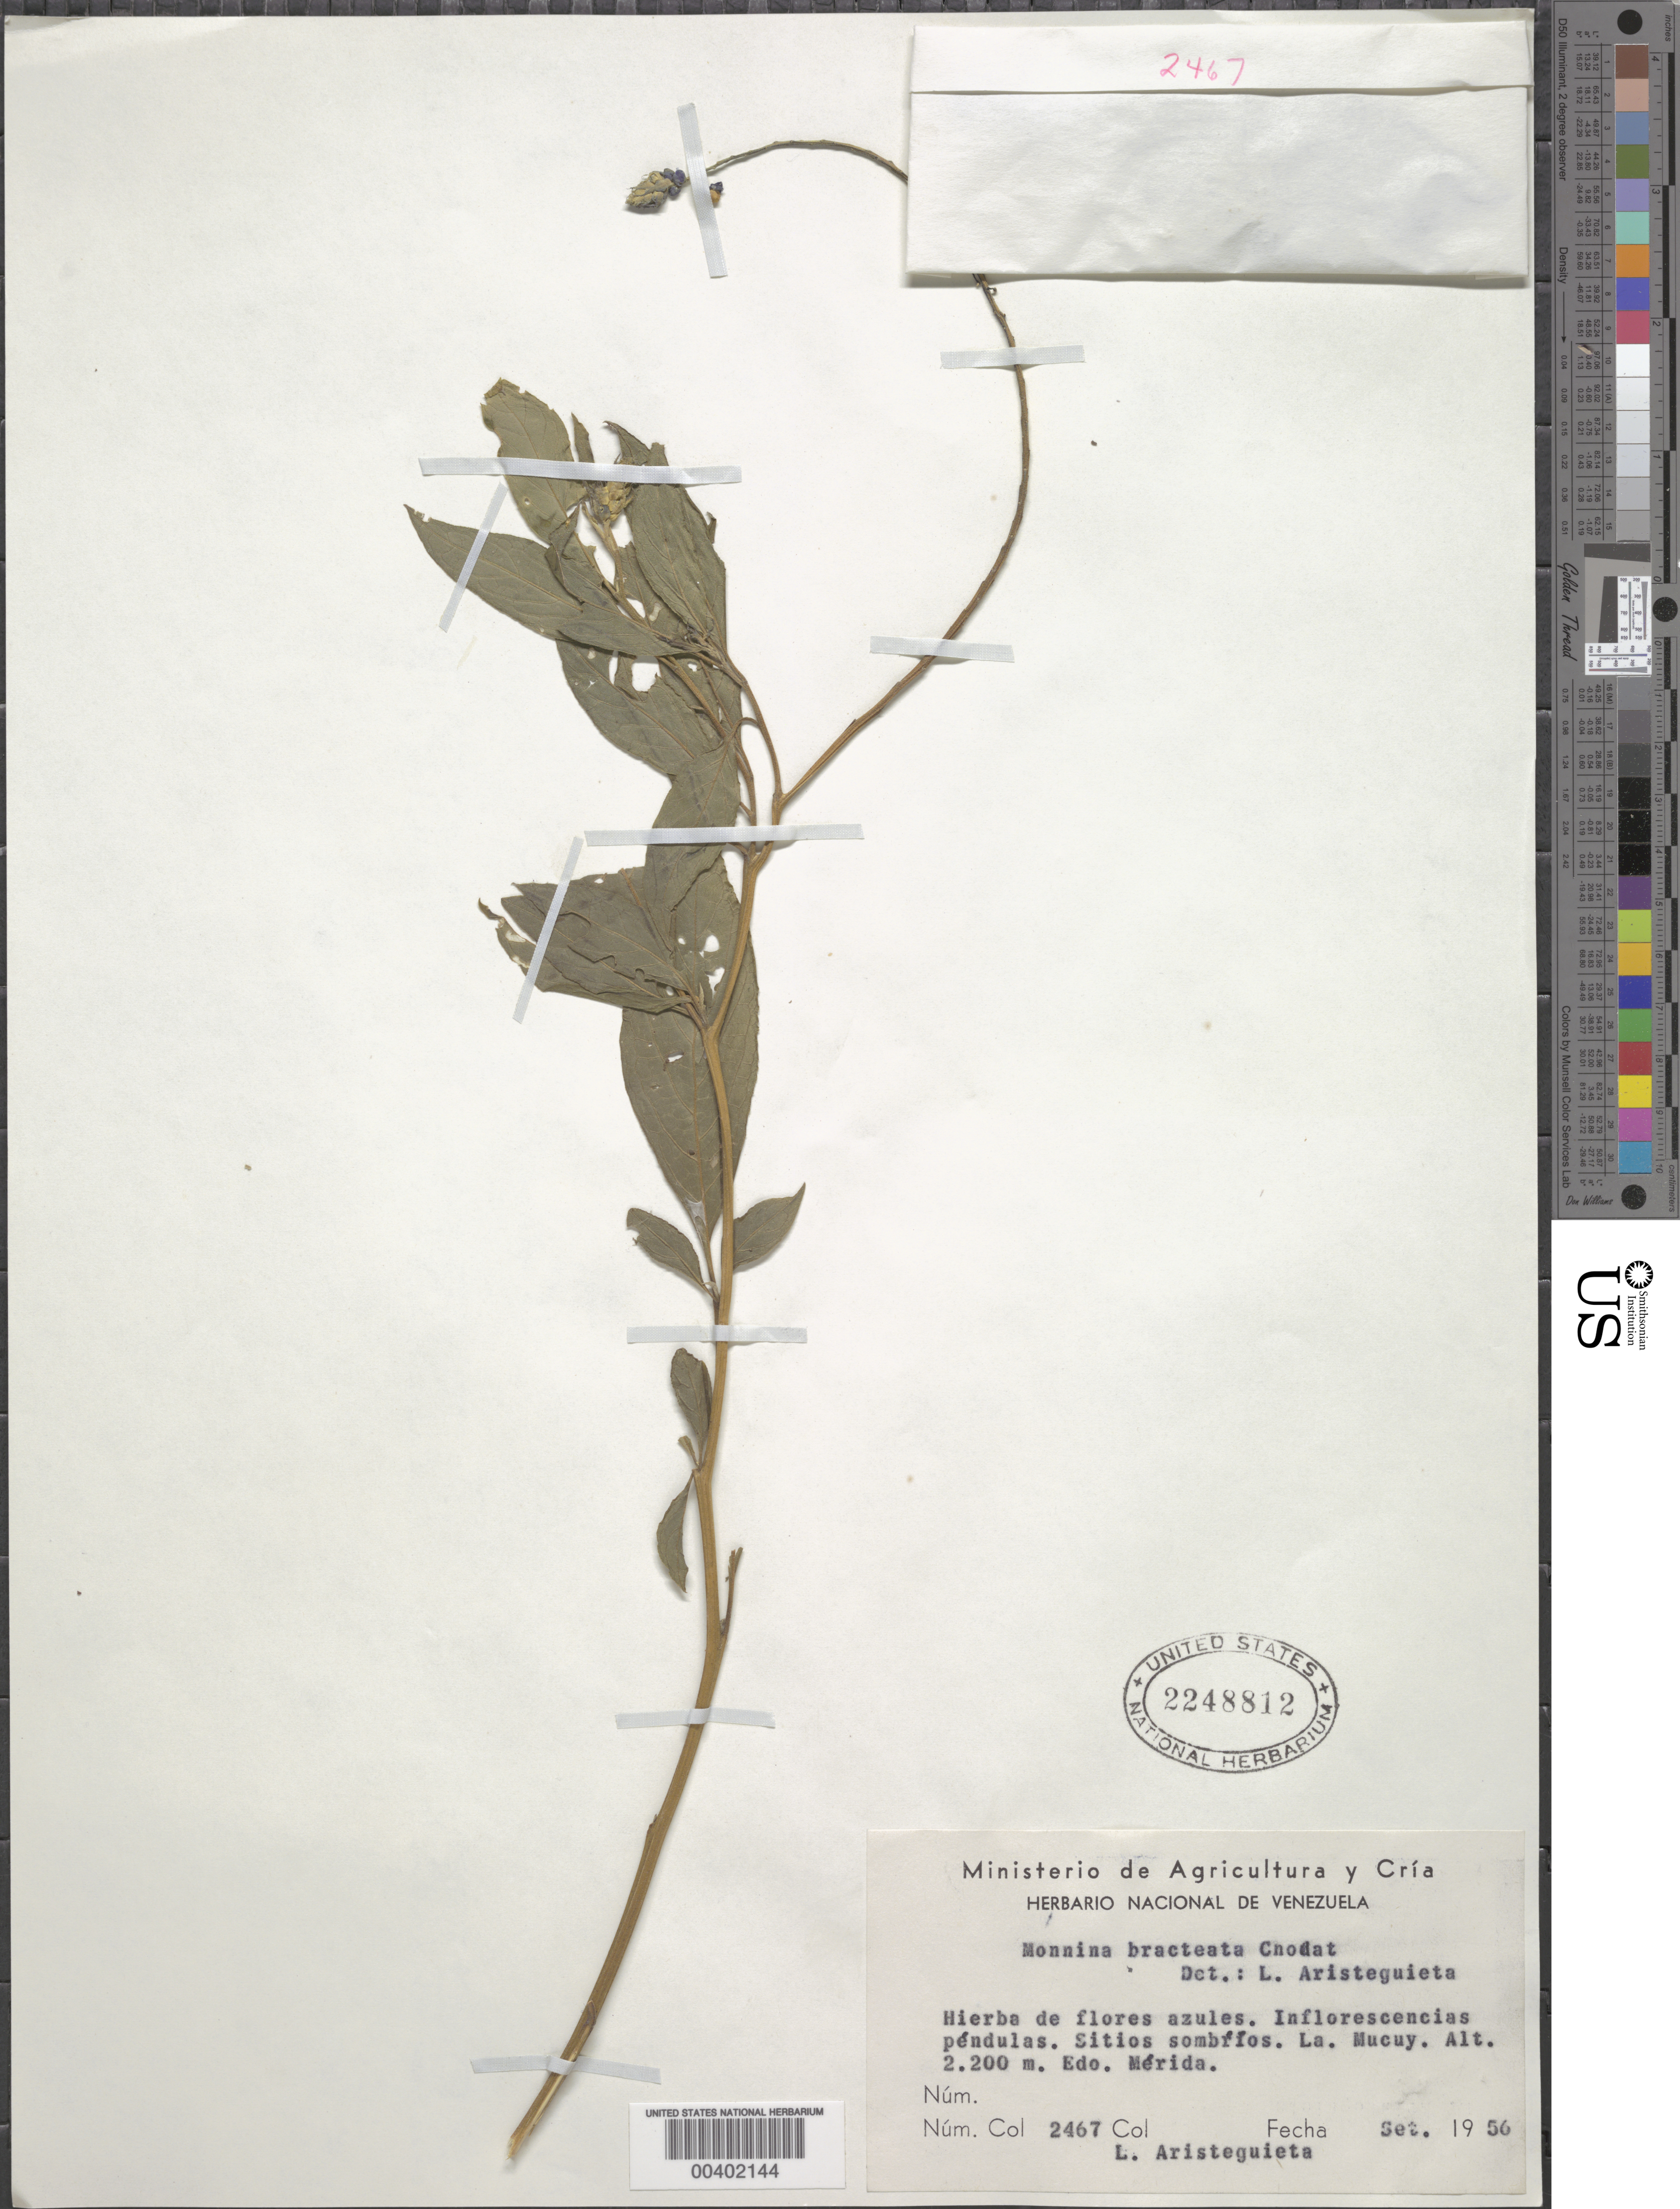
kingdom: Plantae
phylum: Tracheophyta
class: Magnoliopsida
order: Fabales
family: Polygalaceae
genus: Monnina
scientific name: Monnina bracteata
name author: Chodat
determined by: Aristeguieta, L.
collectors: L. Aristeguieta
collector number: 2467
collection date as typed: Sep 1956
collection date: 1956-09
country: Venezuela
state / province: Mérida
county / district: Libertador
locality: La Mucuy Mucuy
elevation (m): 2200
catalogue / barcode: US 2248812